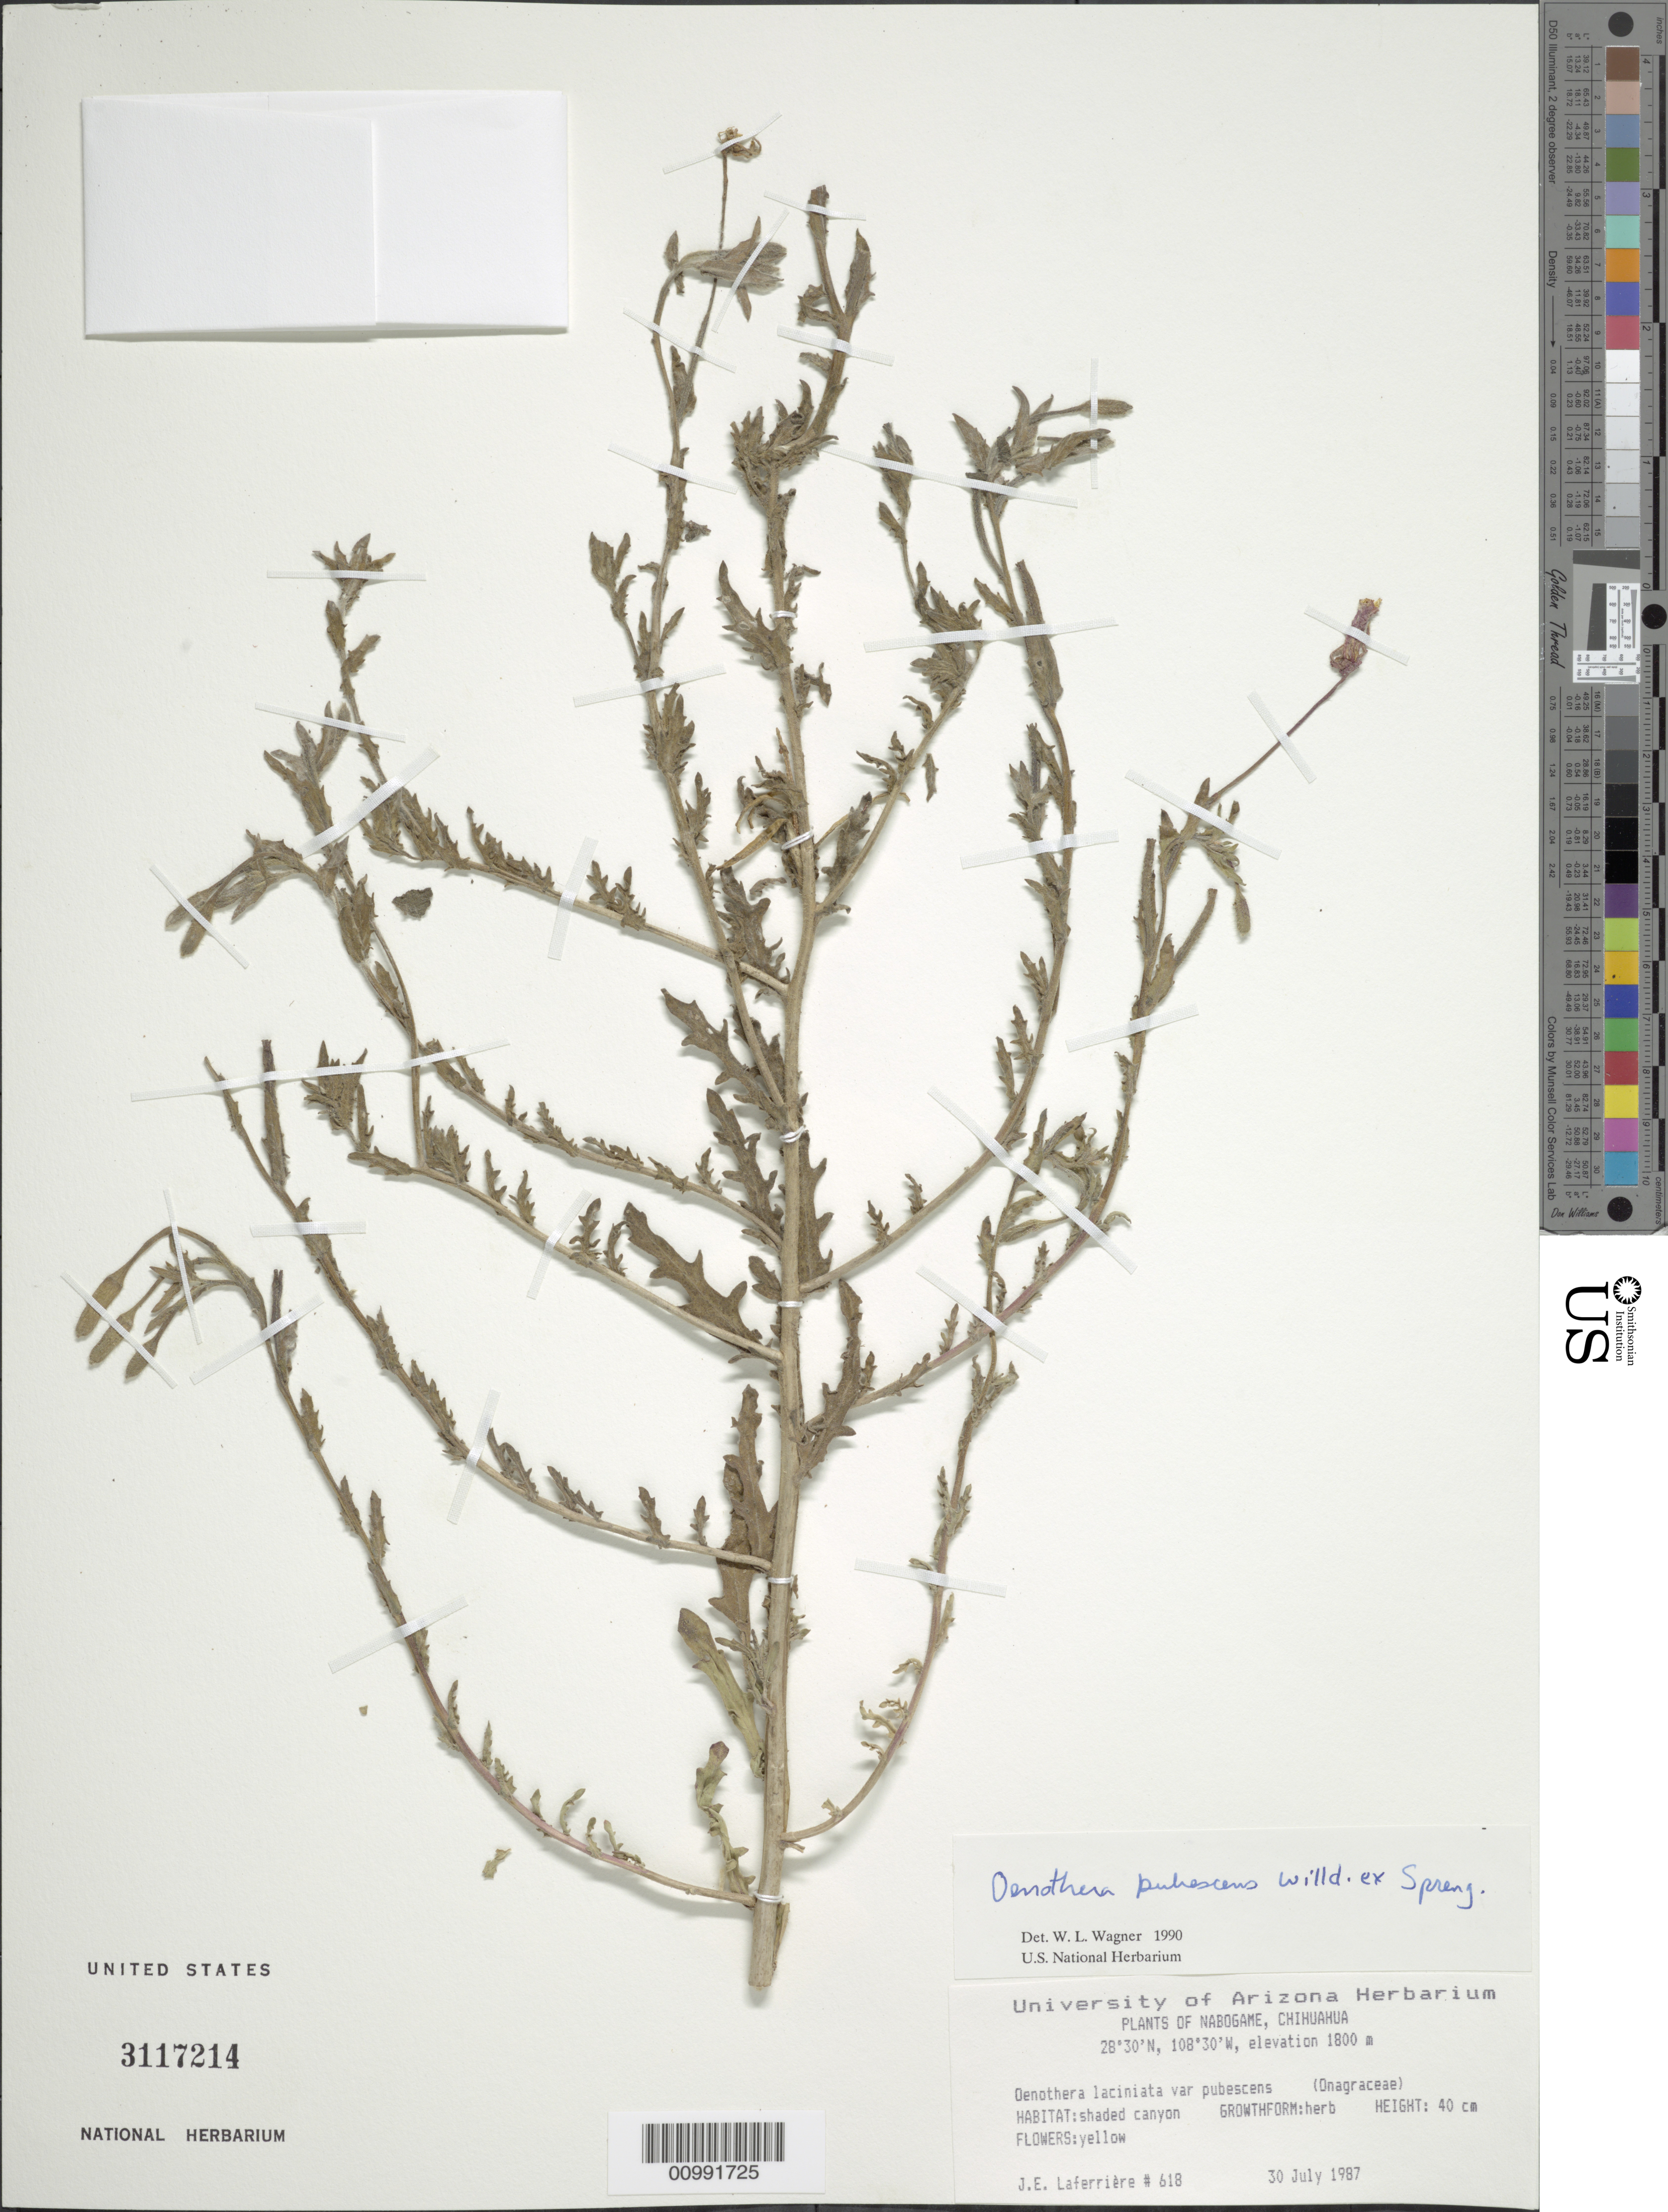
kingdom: Plantae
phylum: Tracheophyta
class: Magnoliopsida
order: Myrtales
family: Onagraceae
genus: Oenothera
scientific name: Oenothera pubescens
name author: Willd. ex Spreng.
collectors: J.-N. Labat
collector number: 618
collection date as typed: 30 Jul 1987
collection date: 1987-07-30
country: United States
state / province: Arizona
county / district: Pima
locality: Nabogame, Chihhuahua.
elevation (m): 1800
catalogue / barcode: US 3117214